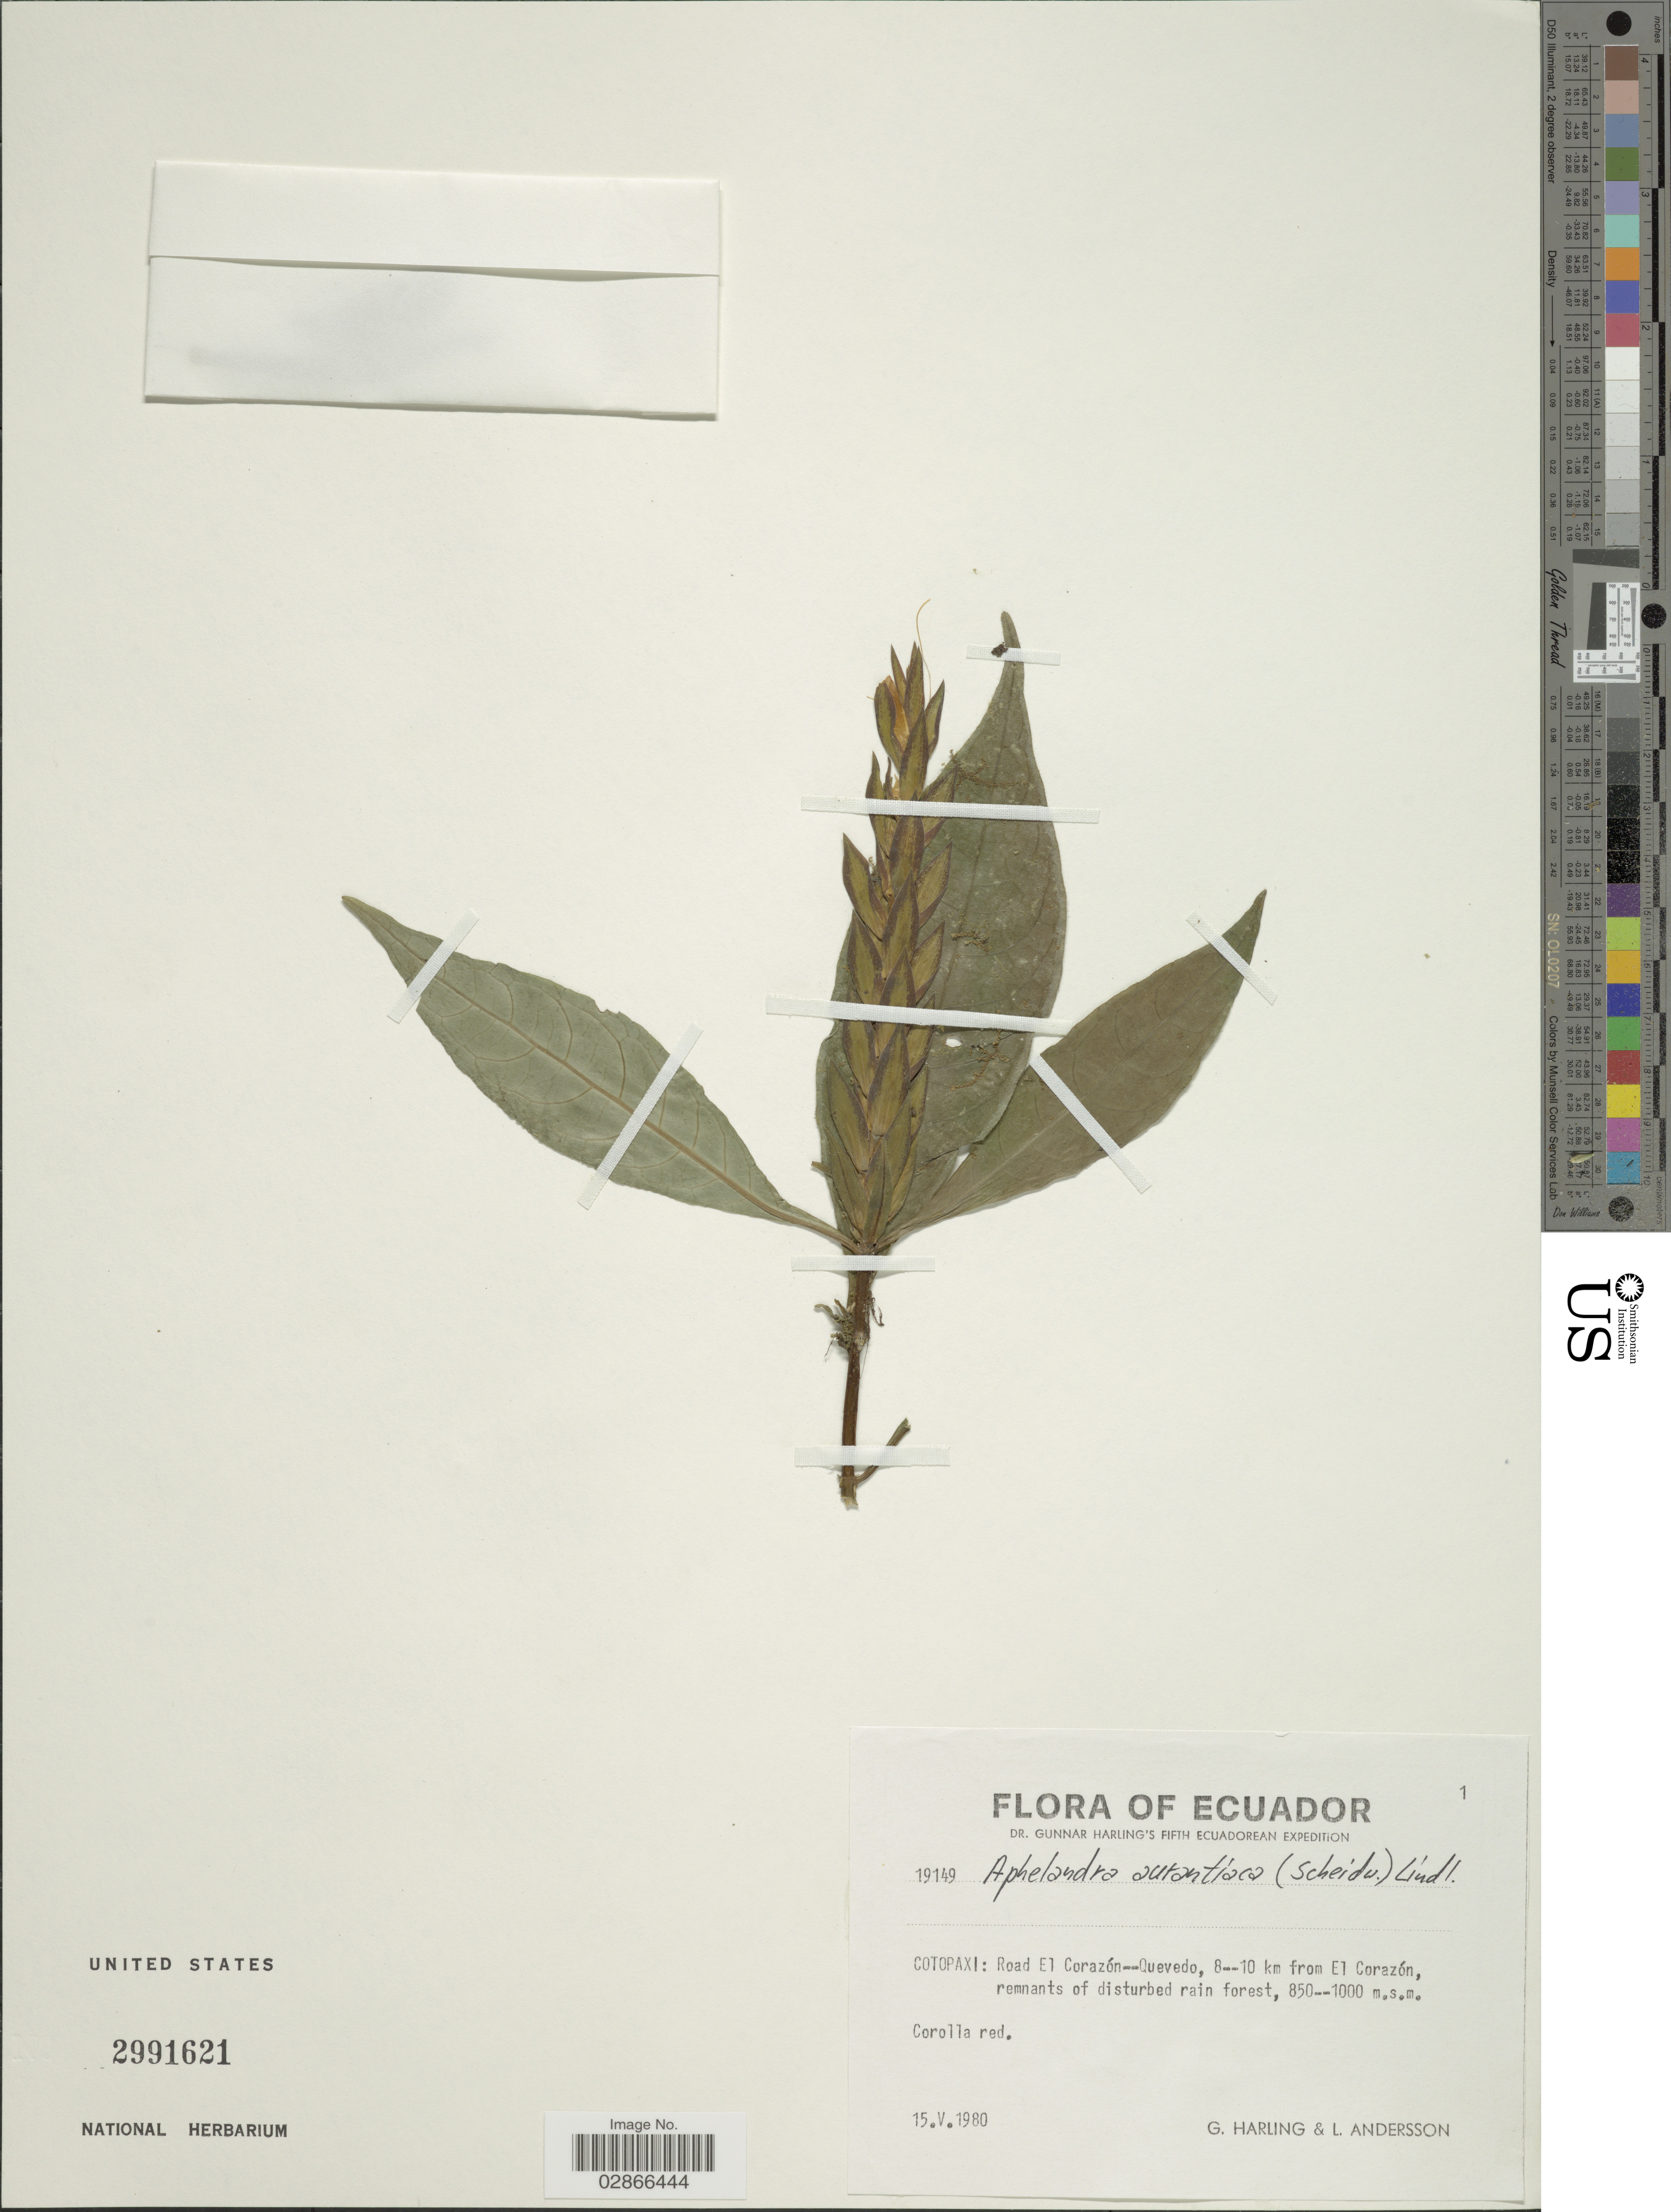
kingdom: Plantae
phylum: Tracheophyta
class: Magnoliopsida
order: Lamiales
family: Acanthaceae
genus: Aphelandra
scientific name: Aphelandra aurantiaca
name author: (Scheidw.) Lindl.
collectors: G. Harling & L. Andersson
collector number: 19149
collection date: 1980-05-15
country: Ecuador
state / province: Cotopaxi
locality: Road El Corazán--Quevedo, 8--10 km from El Corazón.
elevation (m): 850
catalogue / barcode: US 2991621